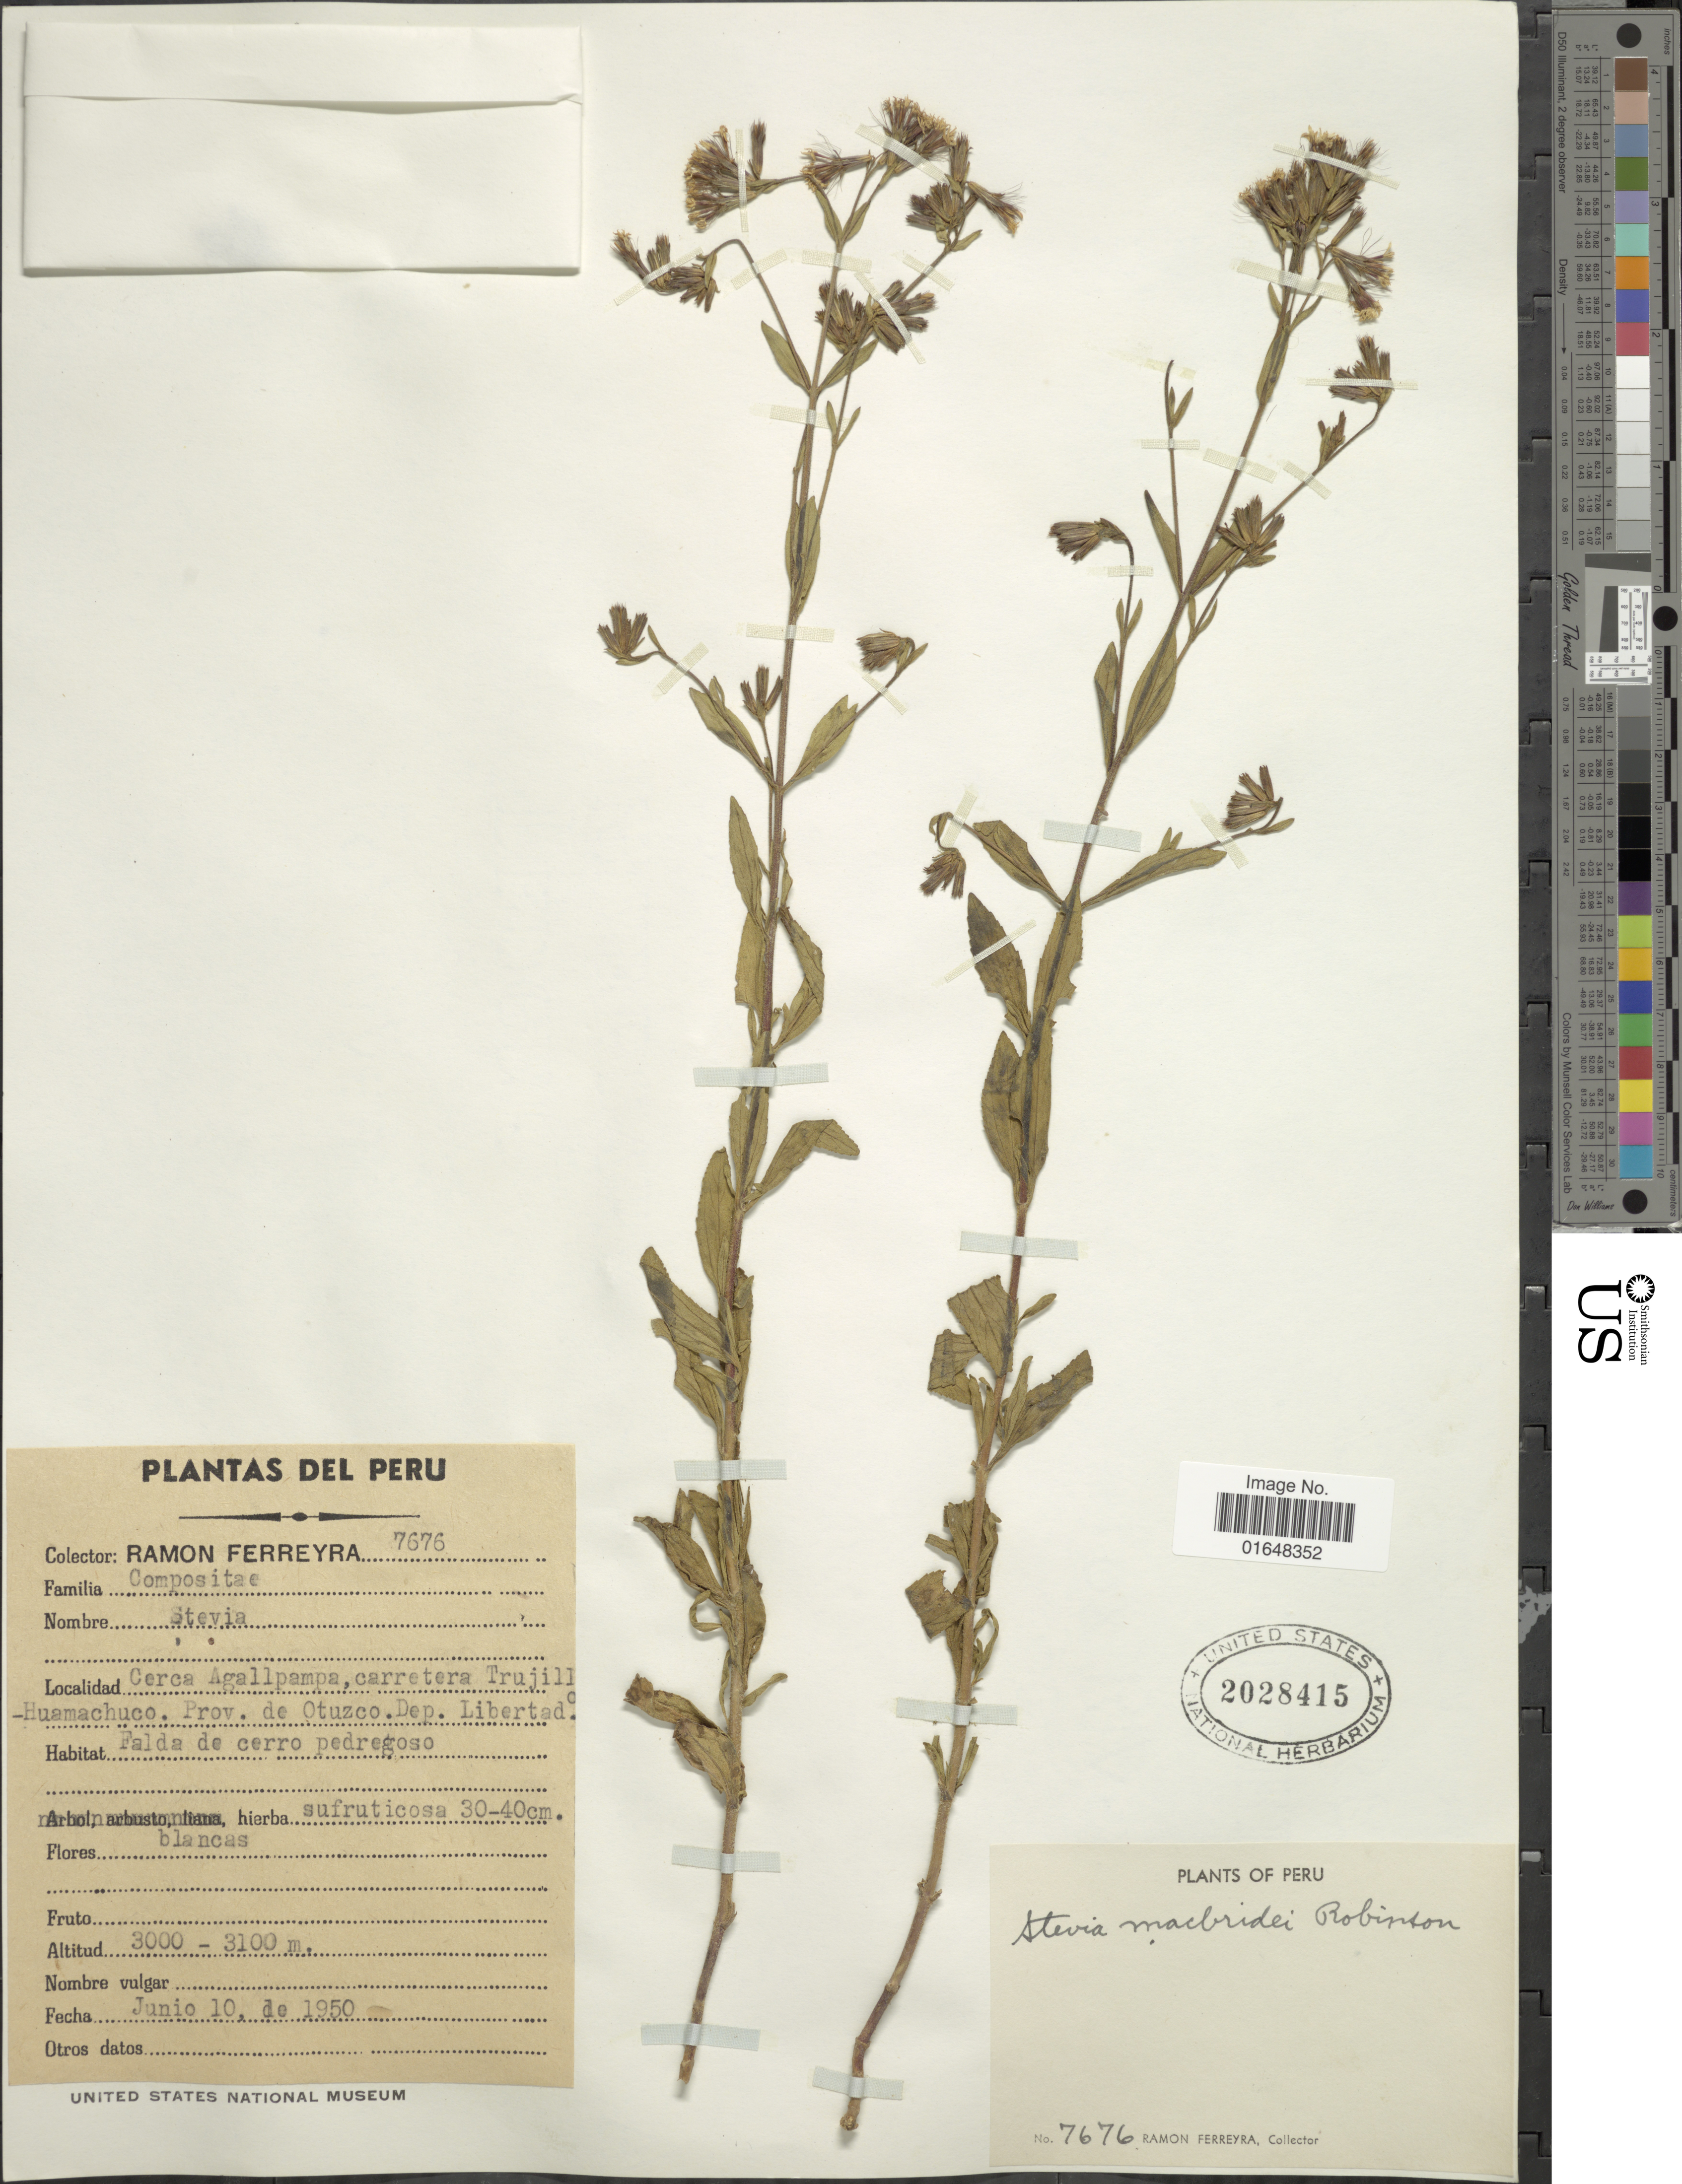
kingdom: Plantae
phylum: Tracheophyta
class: Magnoliopsida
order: Asterales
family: Asteraceae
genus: Stevia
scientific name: Stevia macbridei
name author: B.L. Rob.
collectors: R. A. Ferreyra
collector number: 7676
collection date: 1950-06-10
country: Peru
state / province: La Libertad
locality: Cerca Agallpampa, carretera Trujillo-Huamachuco. Prov. de Otuzco. Dep. Libertad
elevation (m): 3000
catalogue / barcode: US 2028415